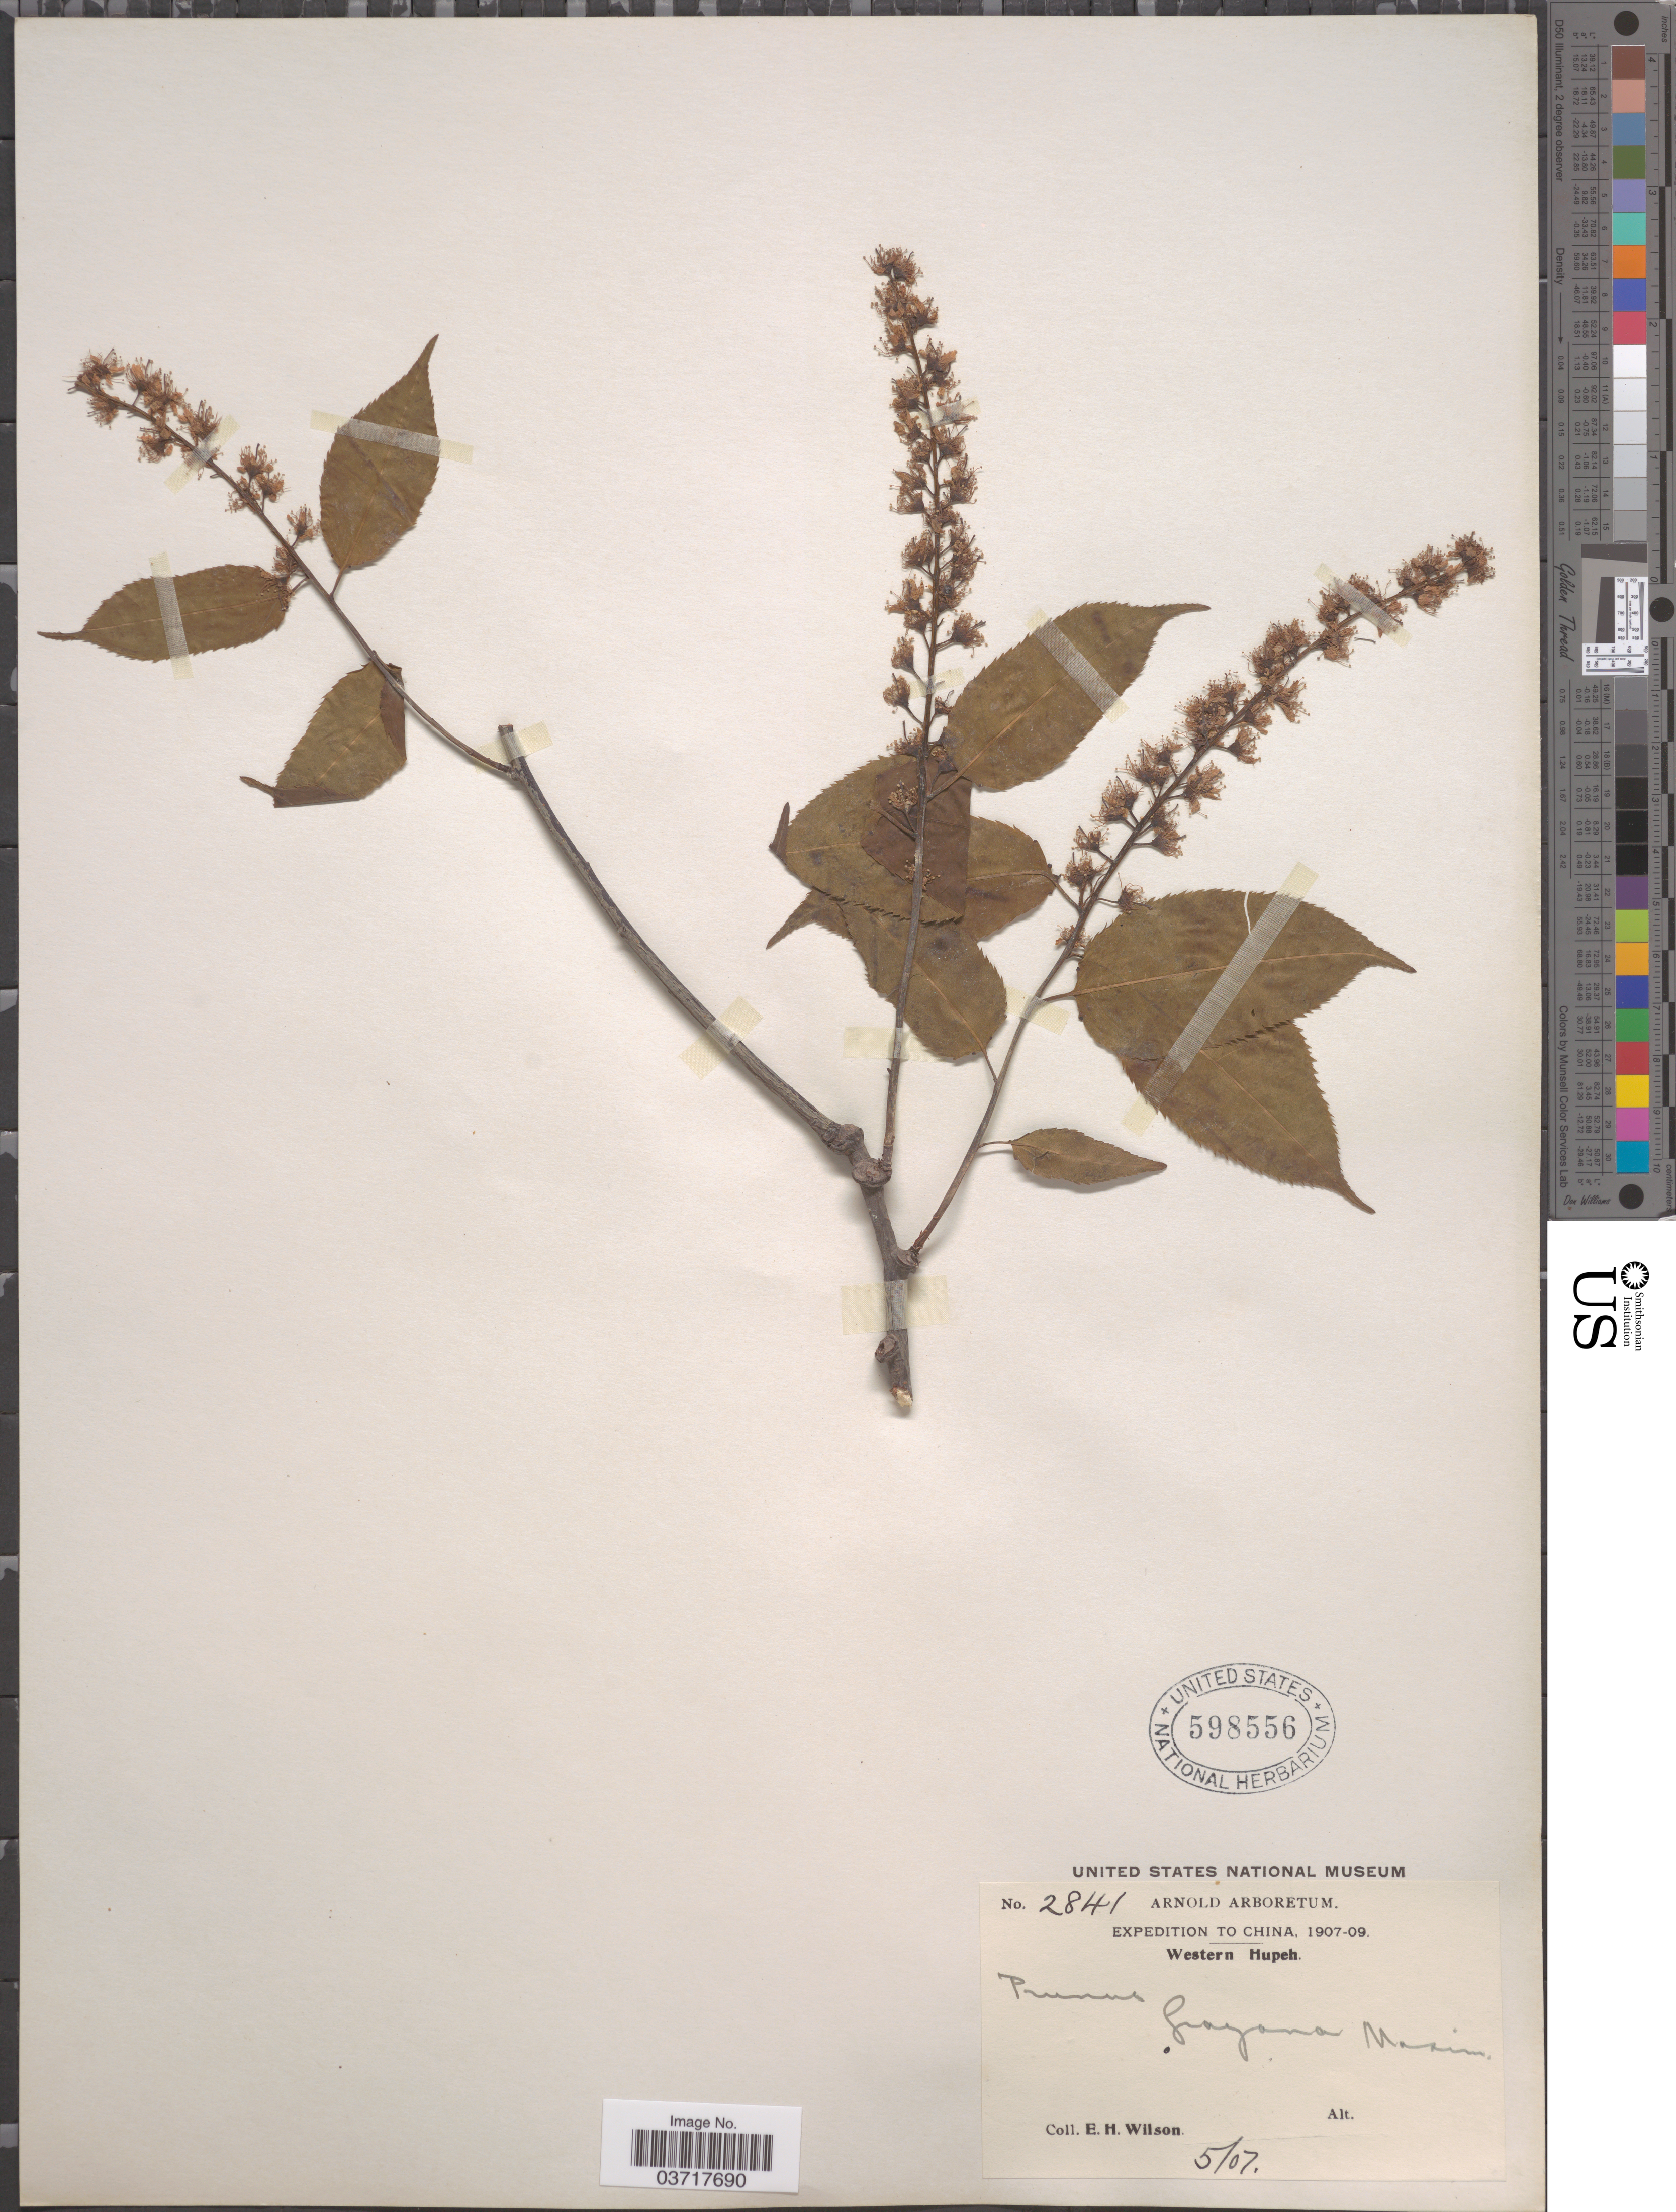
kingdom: Plantae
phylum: Tracheophyta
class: Magnoliopsida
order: Rosales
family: Rosaceae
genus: Prunus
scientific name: Prunus grayana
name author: Maxim.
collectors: E. Wilson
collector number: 2841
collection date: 1907-05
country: China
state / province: Hubei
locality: Western Hupeh.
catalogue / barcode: US 598556